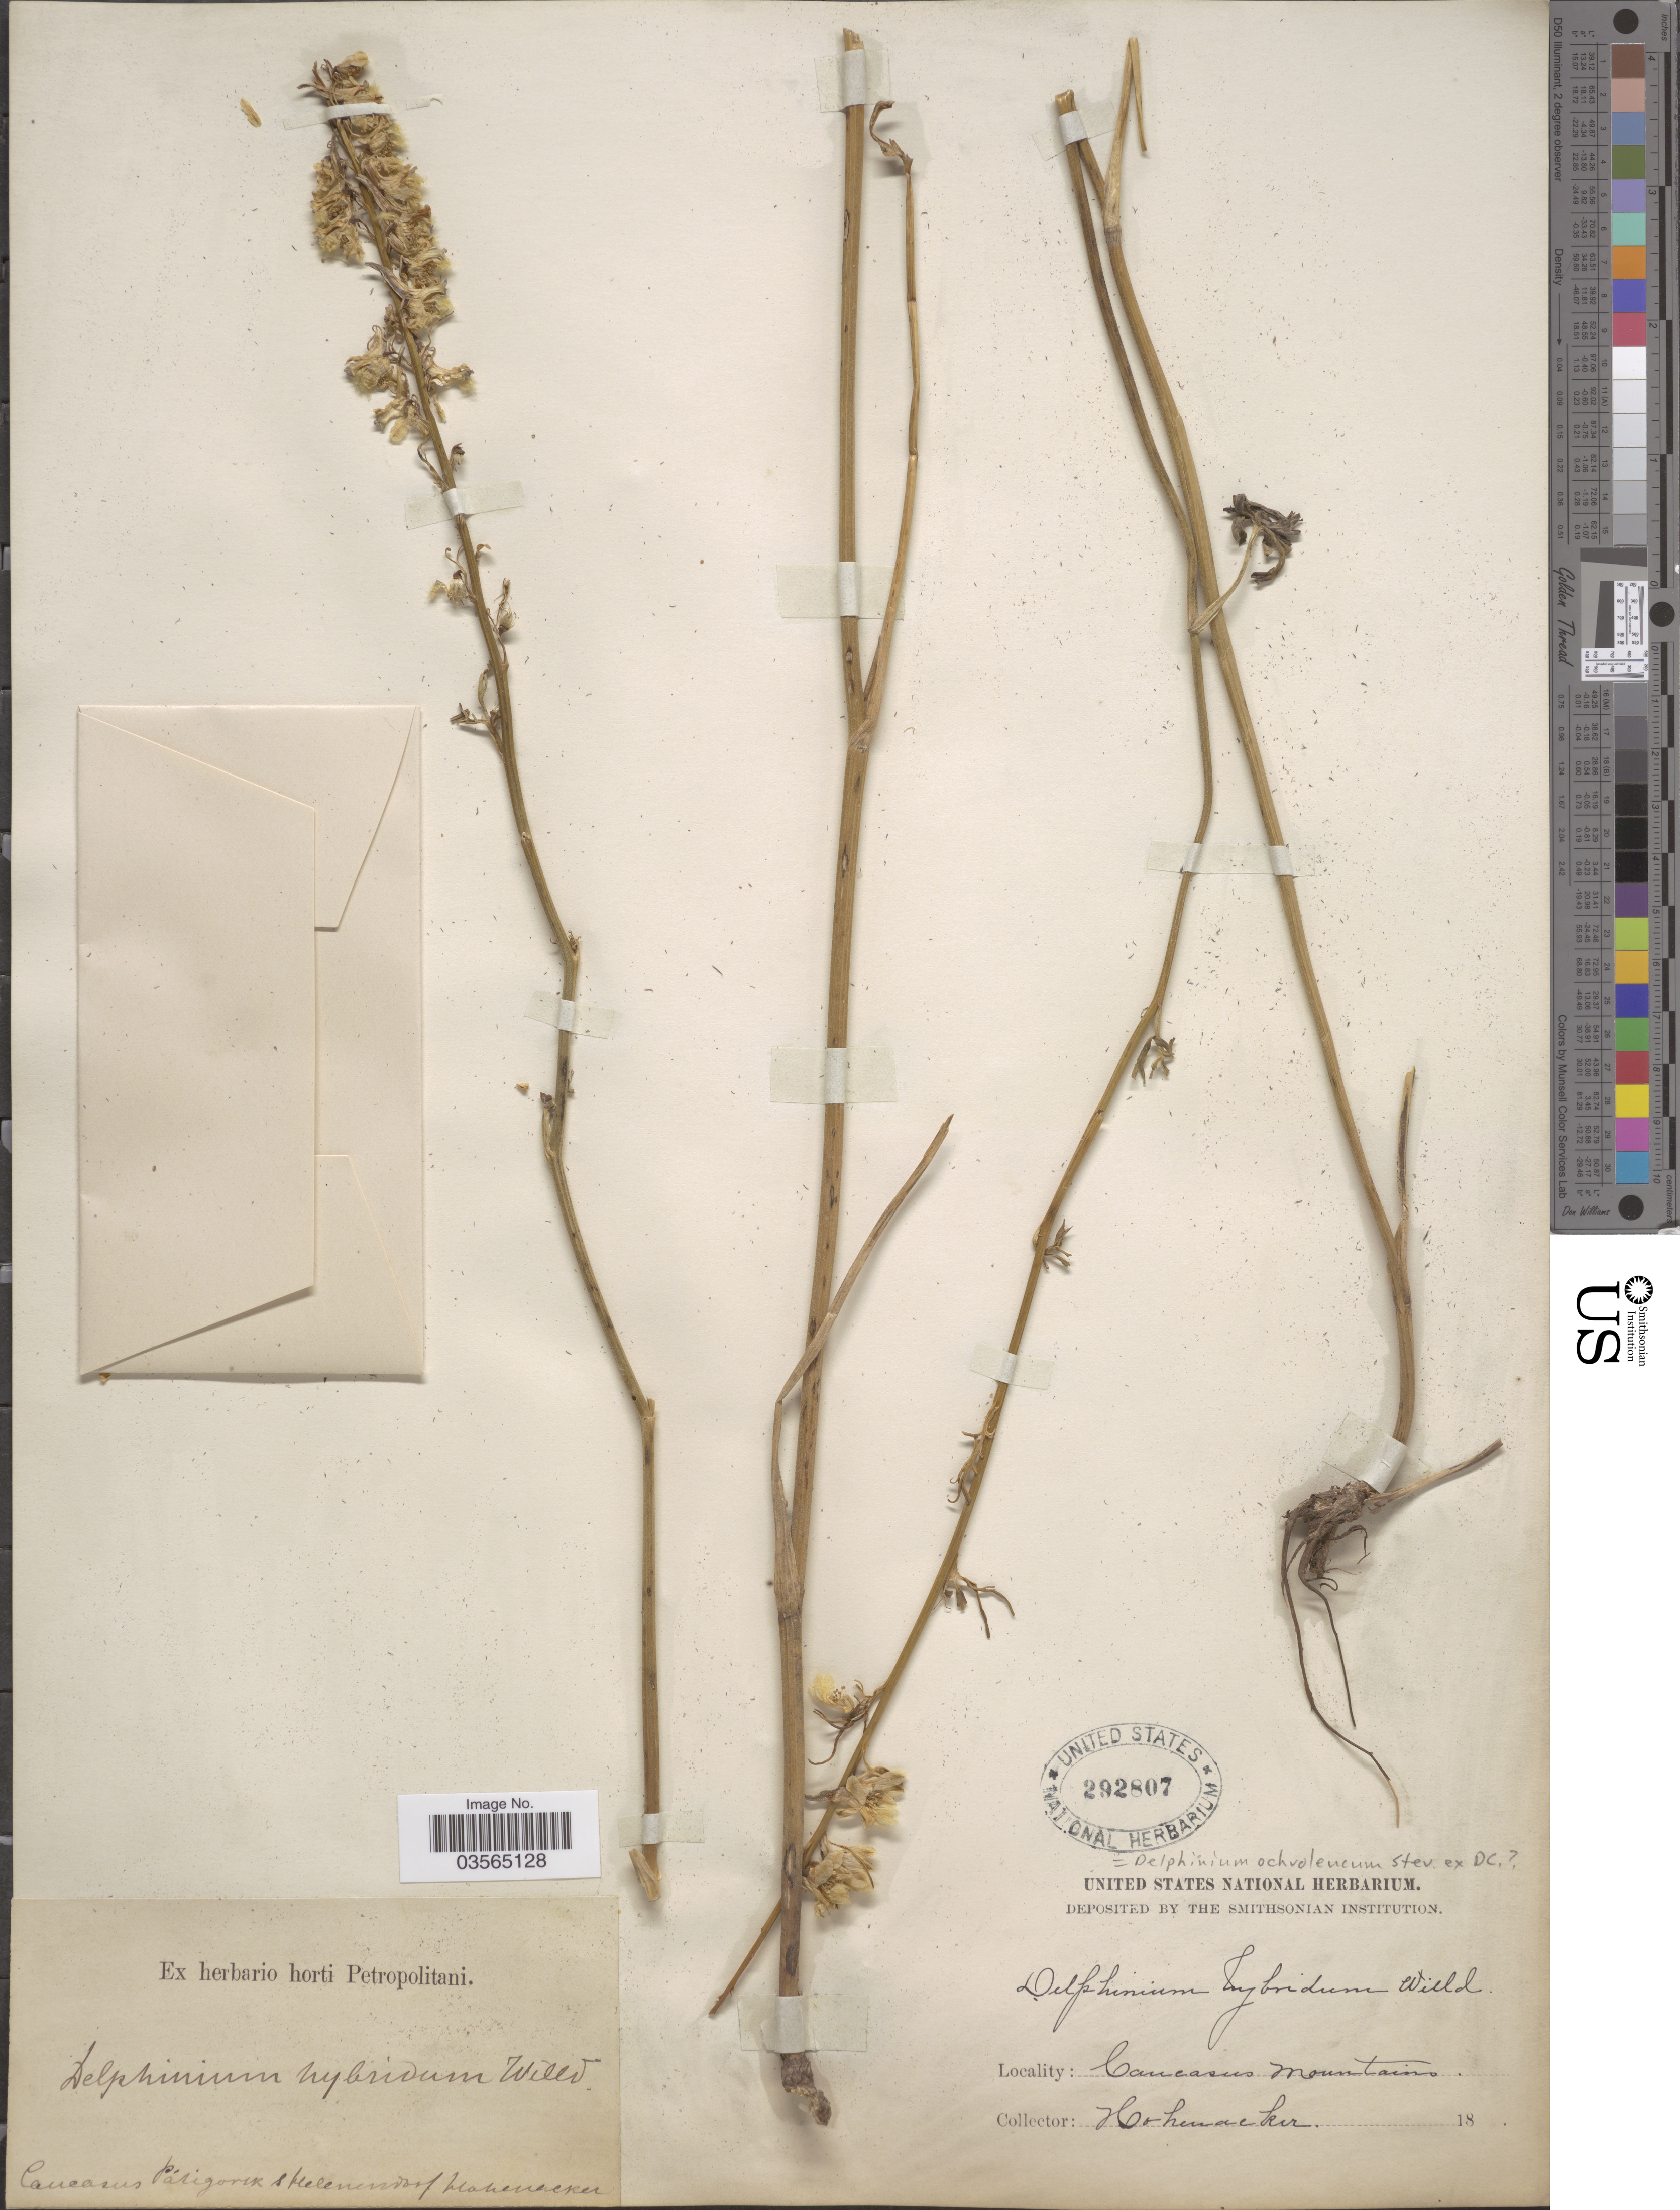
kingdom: Plantae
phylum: Tracheophyta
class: Magnoliopsida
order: Ranunculales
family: Ranunculaceae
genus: Delphinium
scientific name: Delphinium ochroleucum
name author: Steven ex DC.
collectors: Hohenacker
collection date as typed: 18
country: Russian Federation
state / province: Stavropol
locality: Caucasus Mountains. Caucasus Pátigorsk Helenendorf.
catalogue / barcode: US 292807